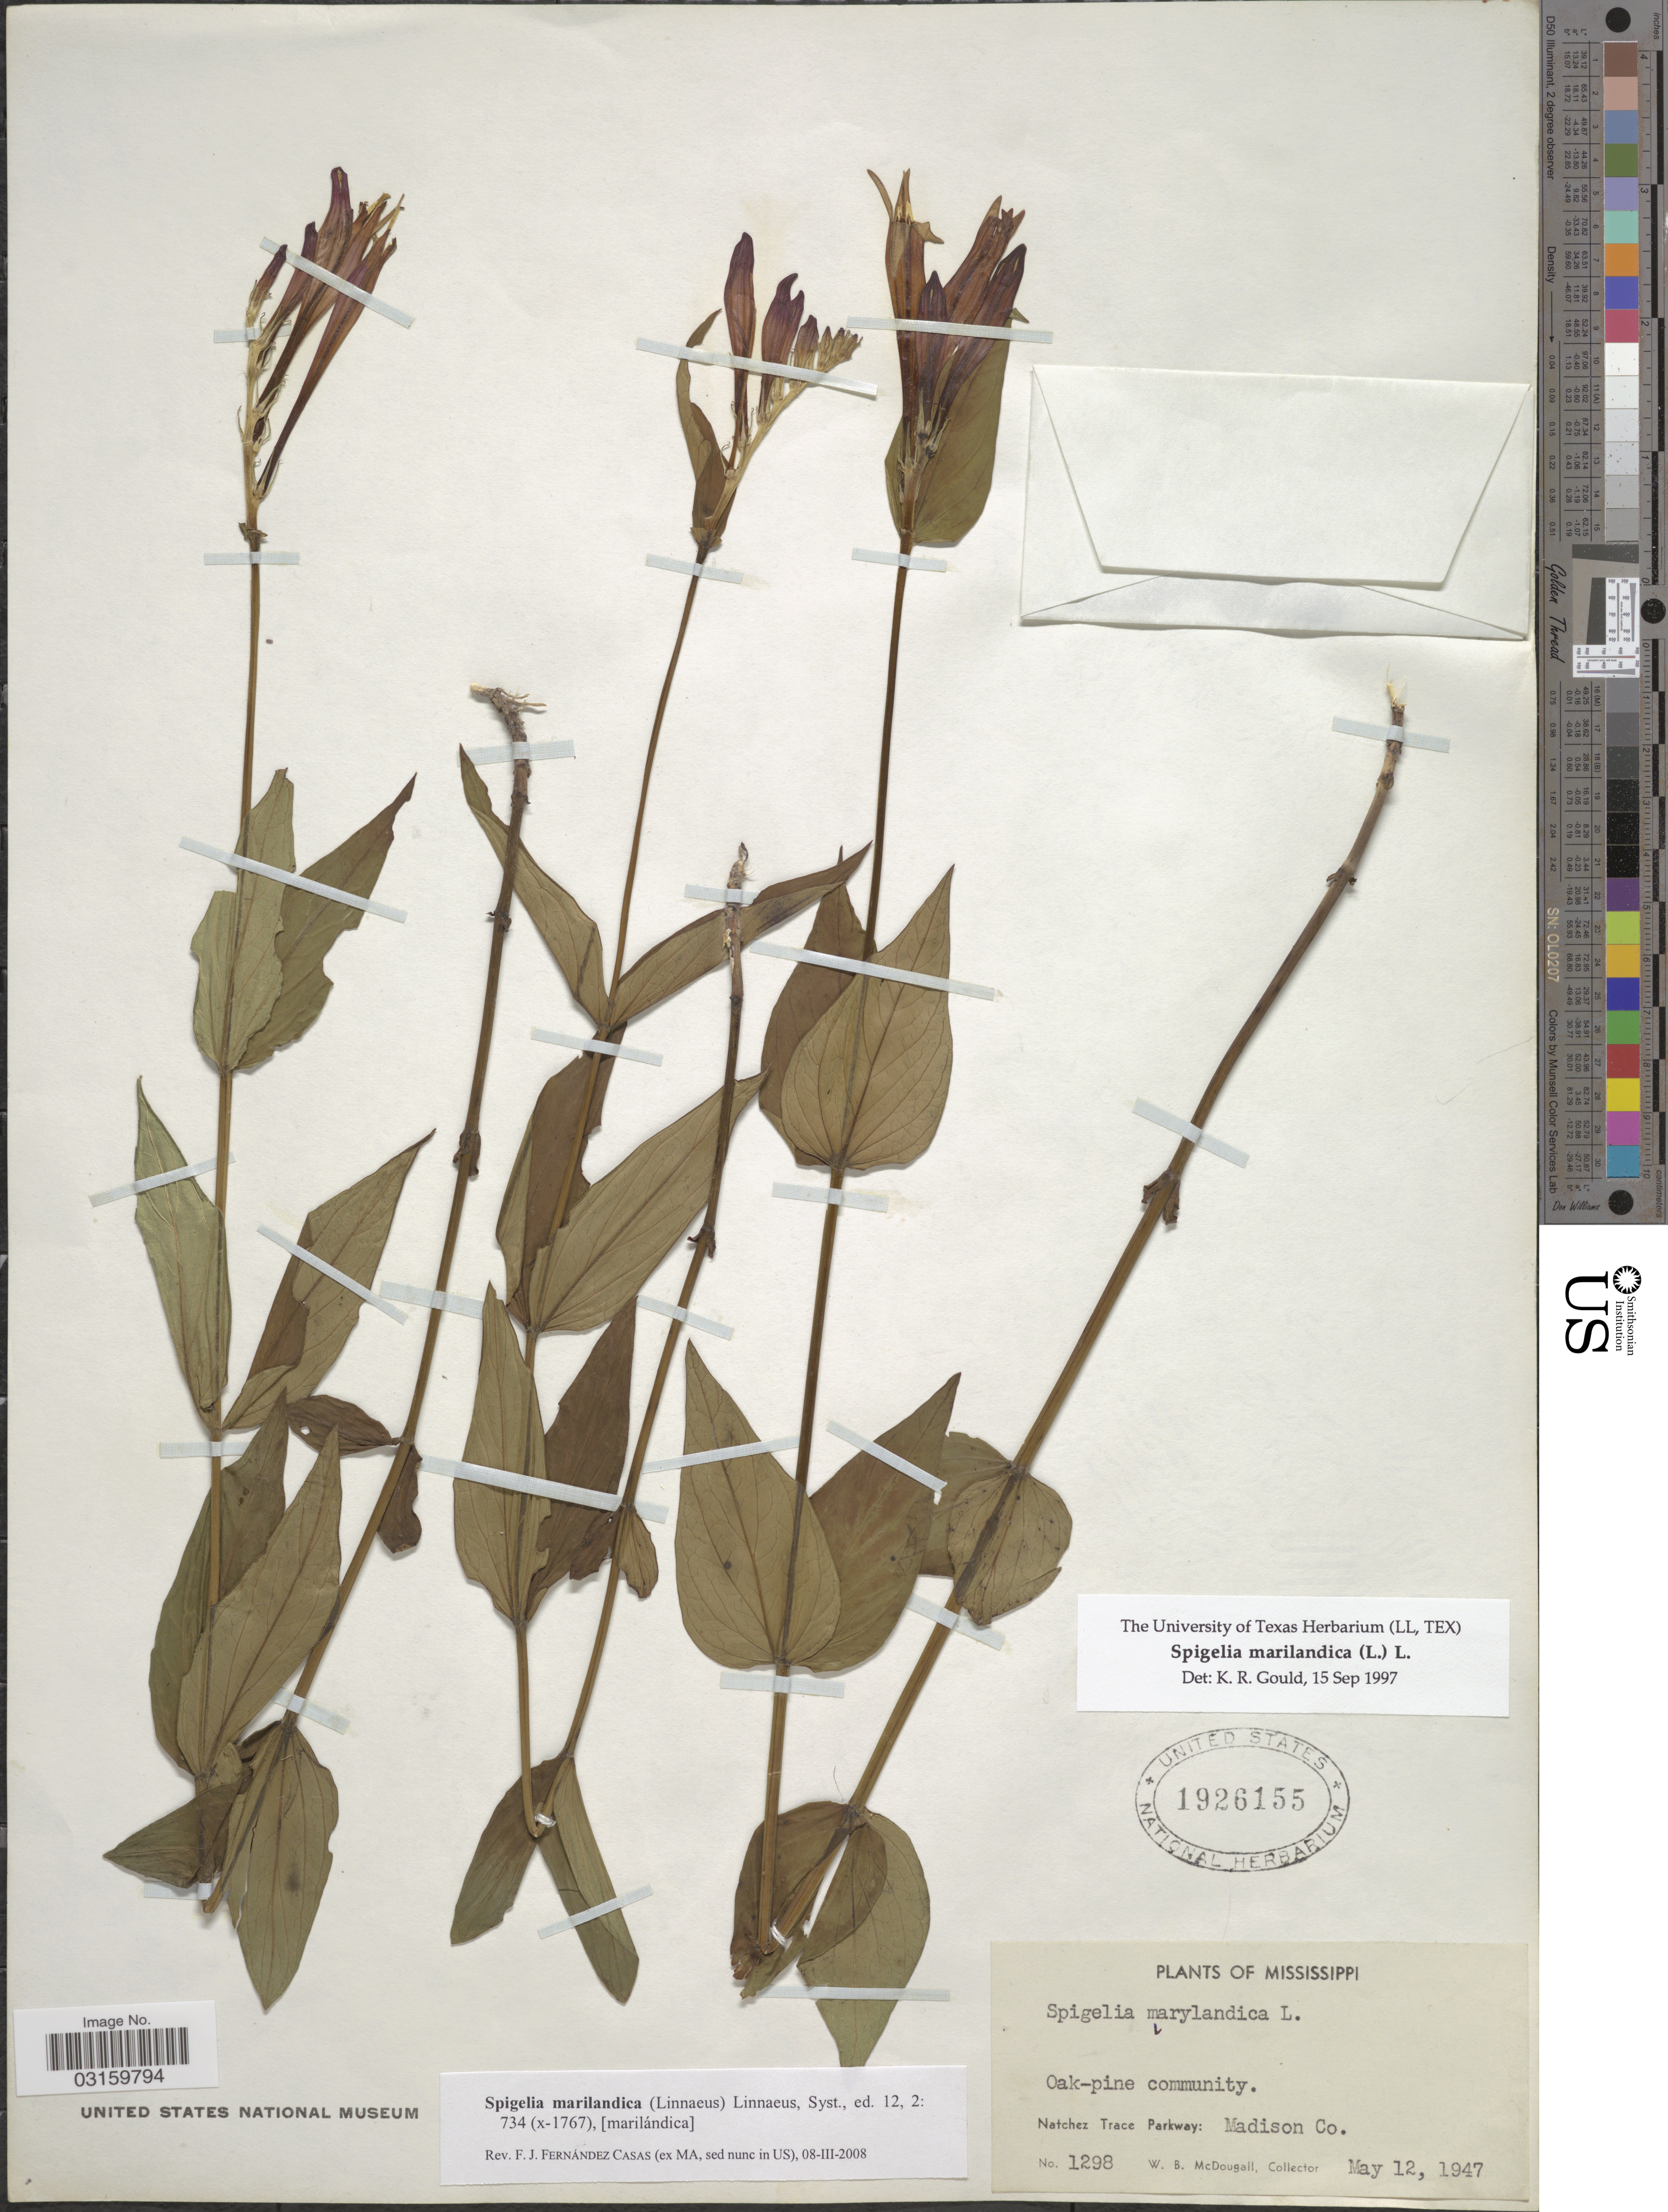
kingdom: Plantae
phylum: Tracheophyta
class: Magnoliopsida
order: Gentianales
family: Loganiaceae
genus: Spigelia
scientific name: Spigelia marilandica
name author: (L.) L.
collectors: W. B. McDougall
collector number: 1298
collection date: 1947-05-12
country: United States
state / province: Mississippi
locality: Natchez Trace Parkway: Madison Co.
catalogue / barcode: US 1926155